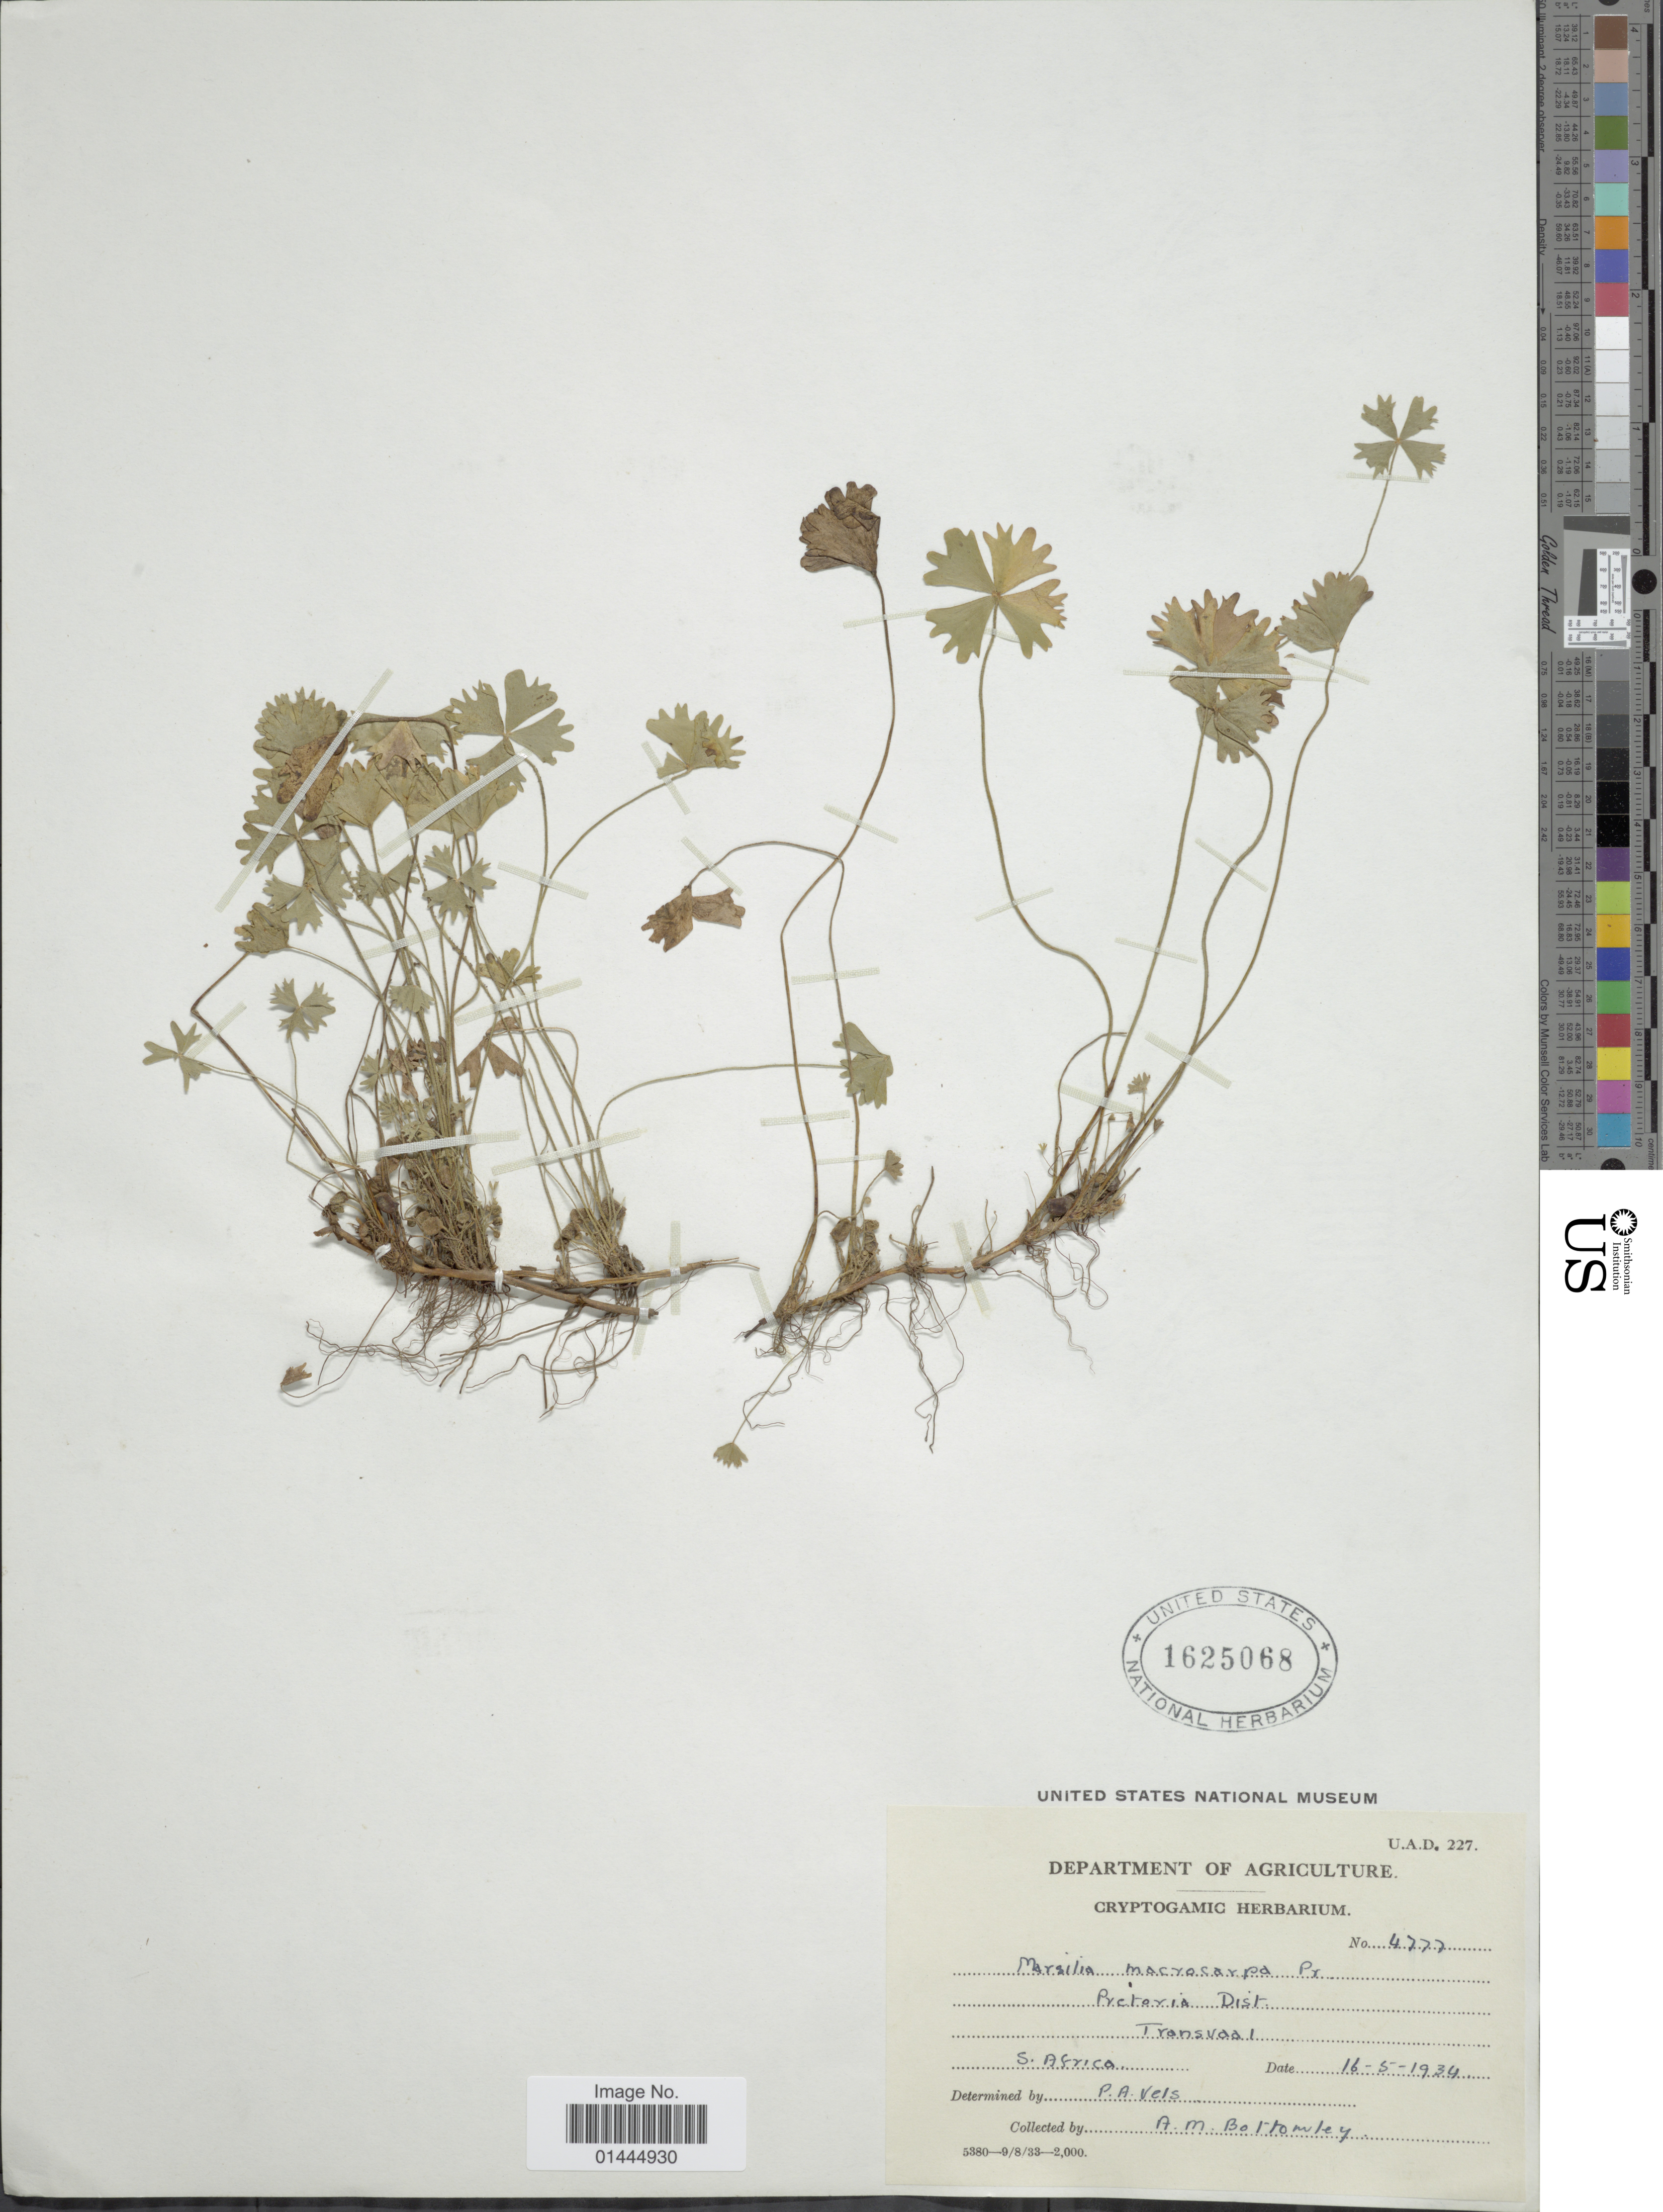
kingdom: Plantae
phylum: Tracheophyta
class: Polypodiopsida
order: Salviniales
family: Marsileaceae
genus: Marsilea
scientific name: Marsilea macrocarpa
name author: C. Presl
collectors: A. Bottomley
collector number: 4777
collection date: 1934-05-16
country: South Africa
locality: Pretoria Dist., Transvaal.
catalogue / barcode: US 1625068